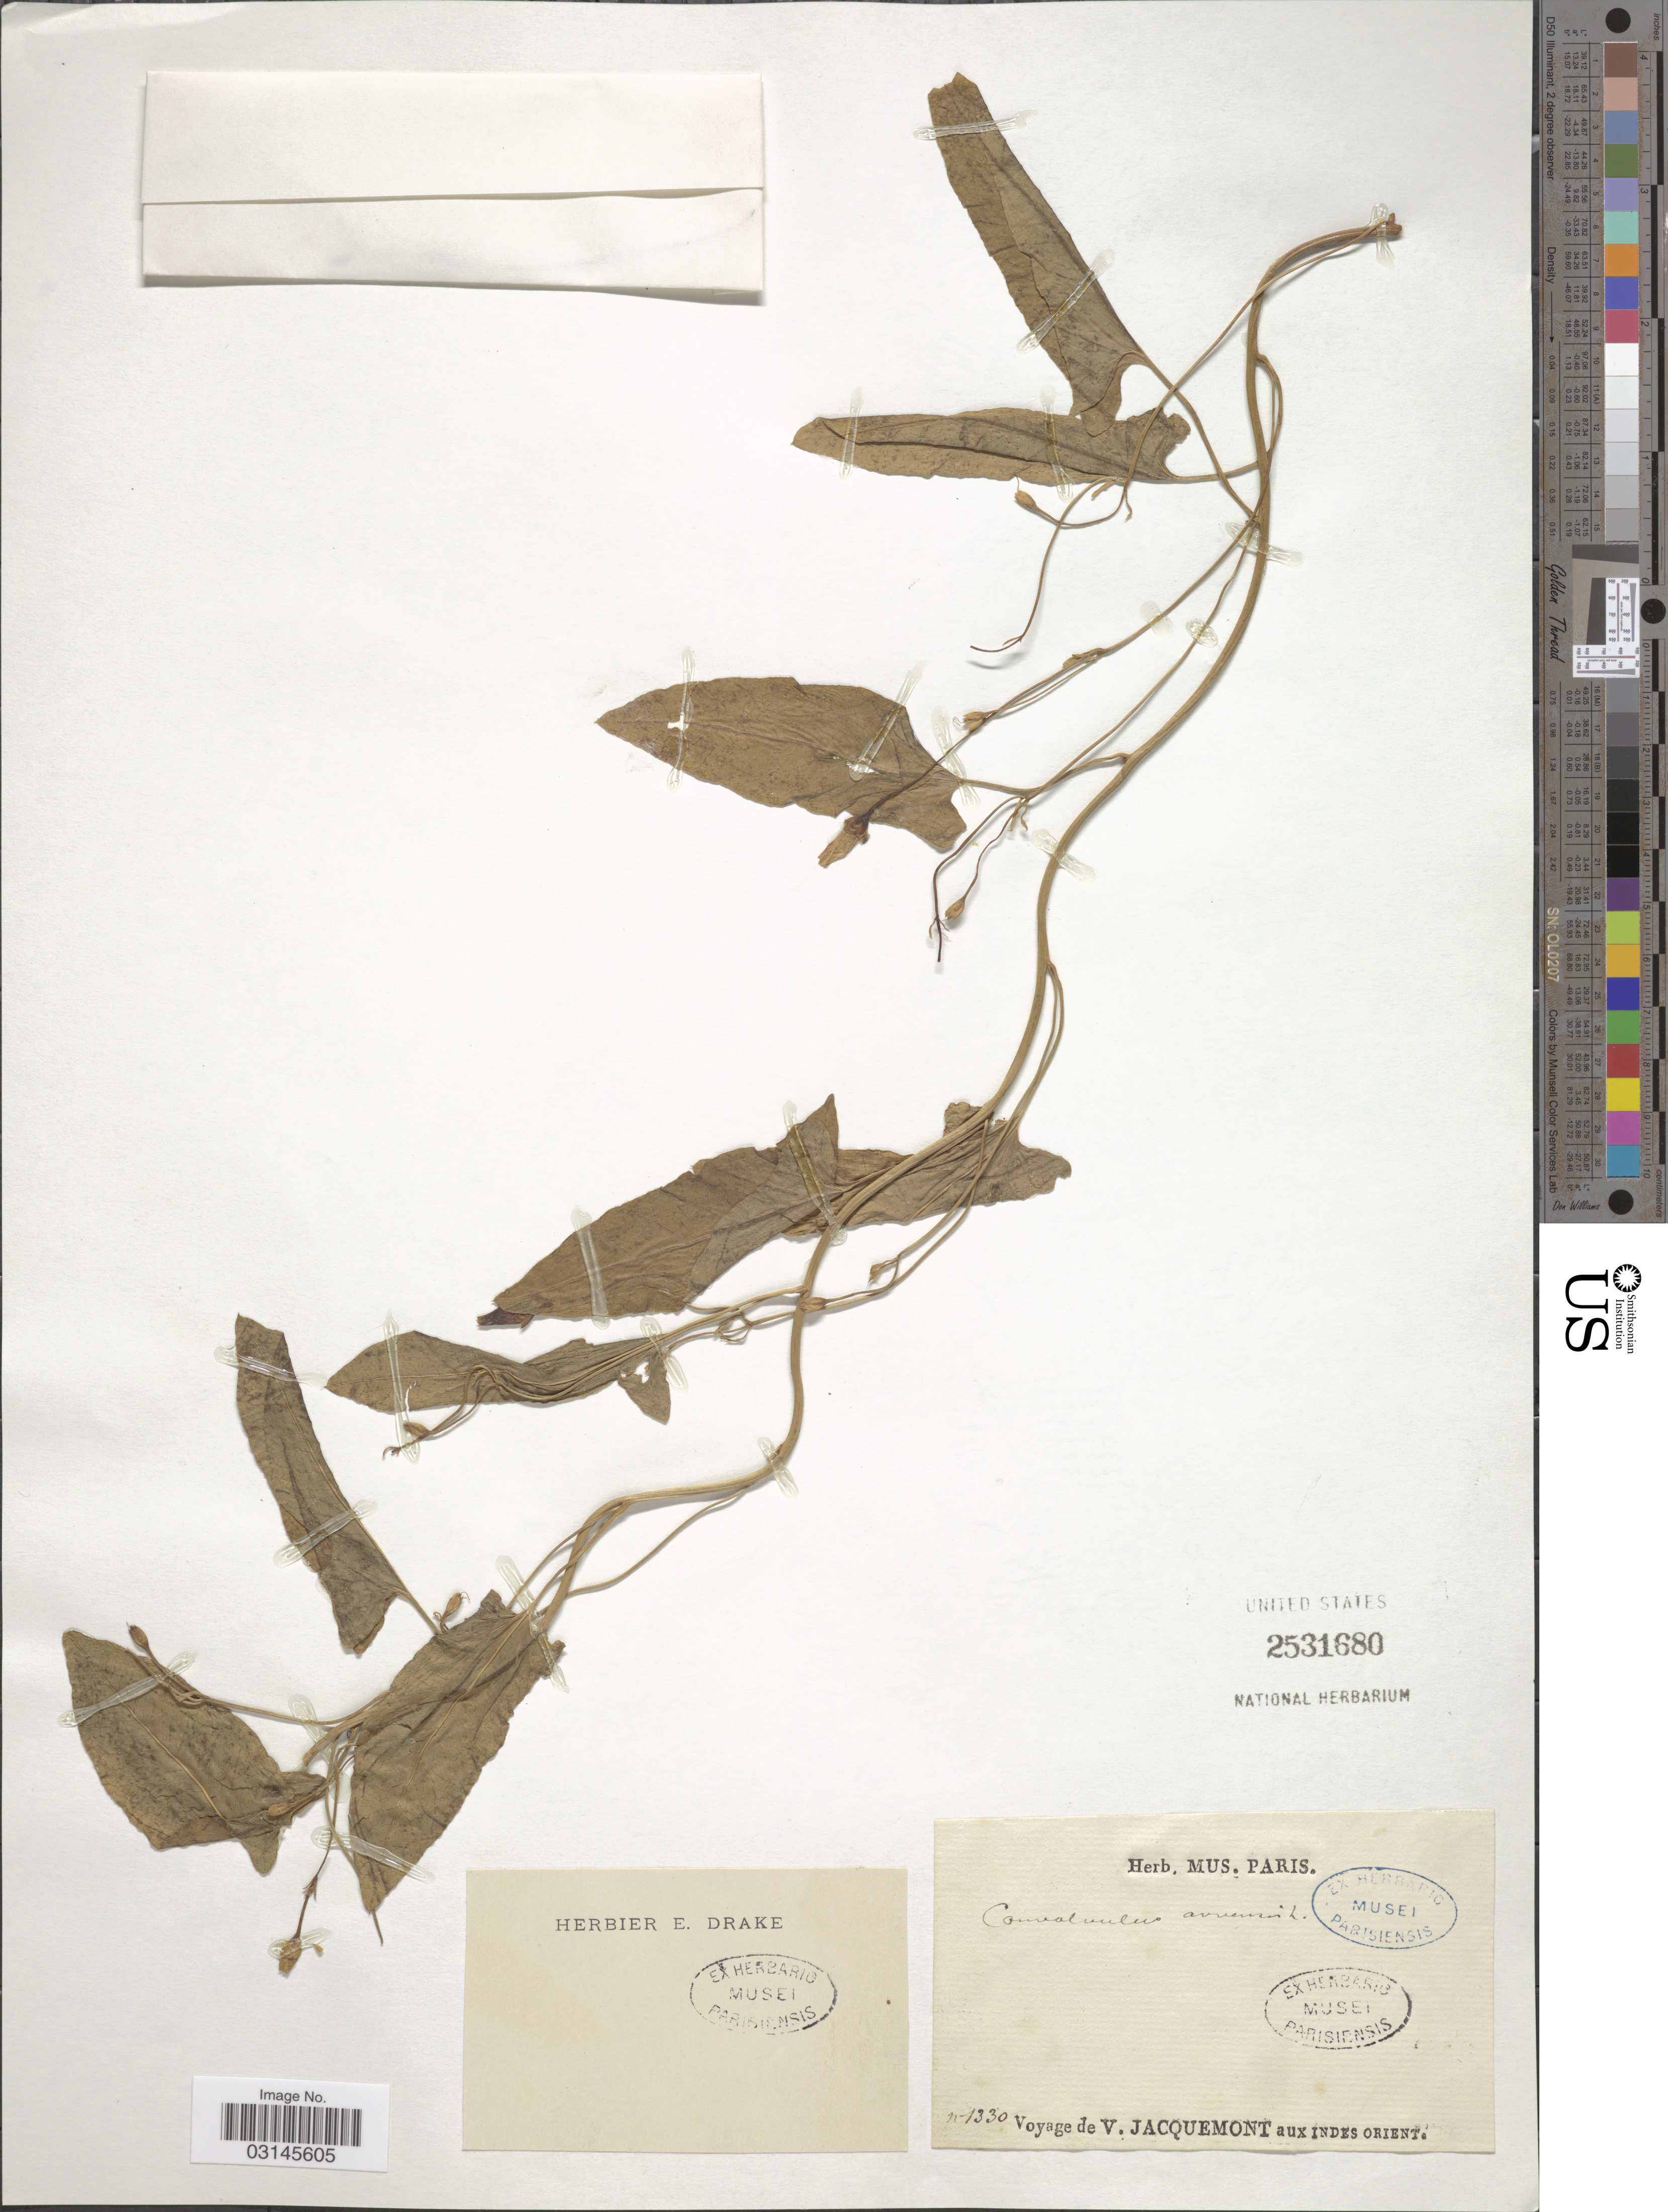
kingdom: Plantae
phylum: Tracheophyta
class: Magnoliopsida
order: Solanales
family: Convolvulaceae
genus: Convolvulus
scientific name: Convolvulus arvensis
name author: L.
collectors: V. Jacquemont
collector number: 1330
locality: Indes Orient.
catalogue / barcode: US 2531680